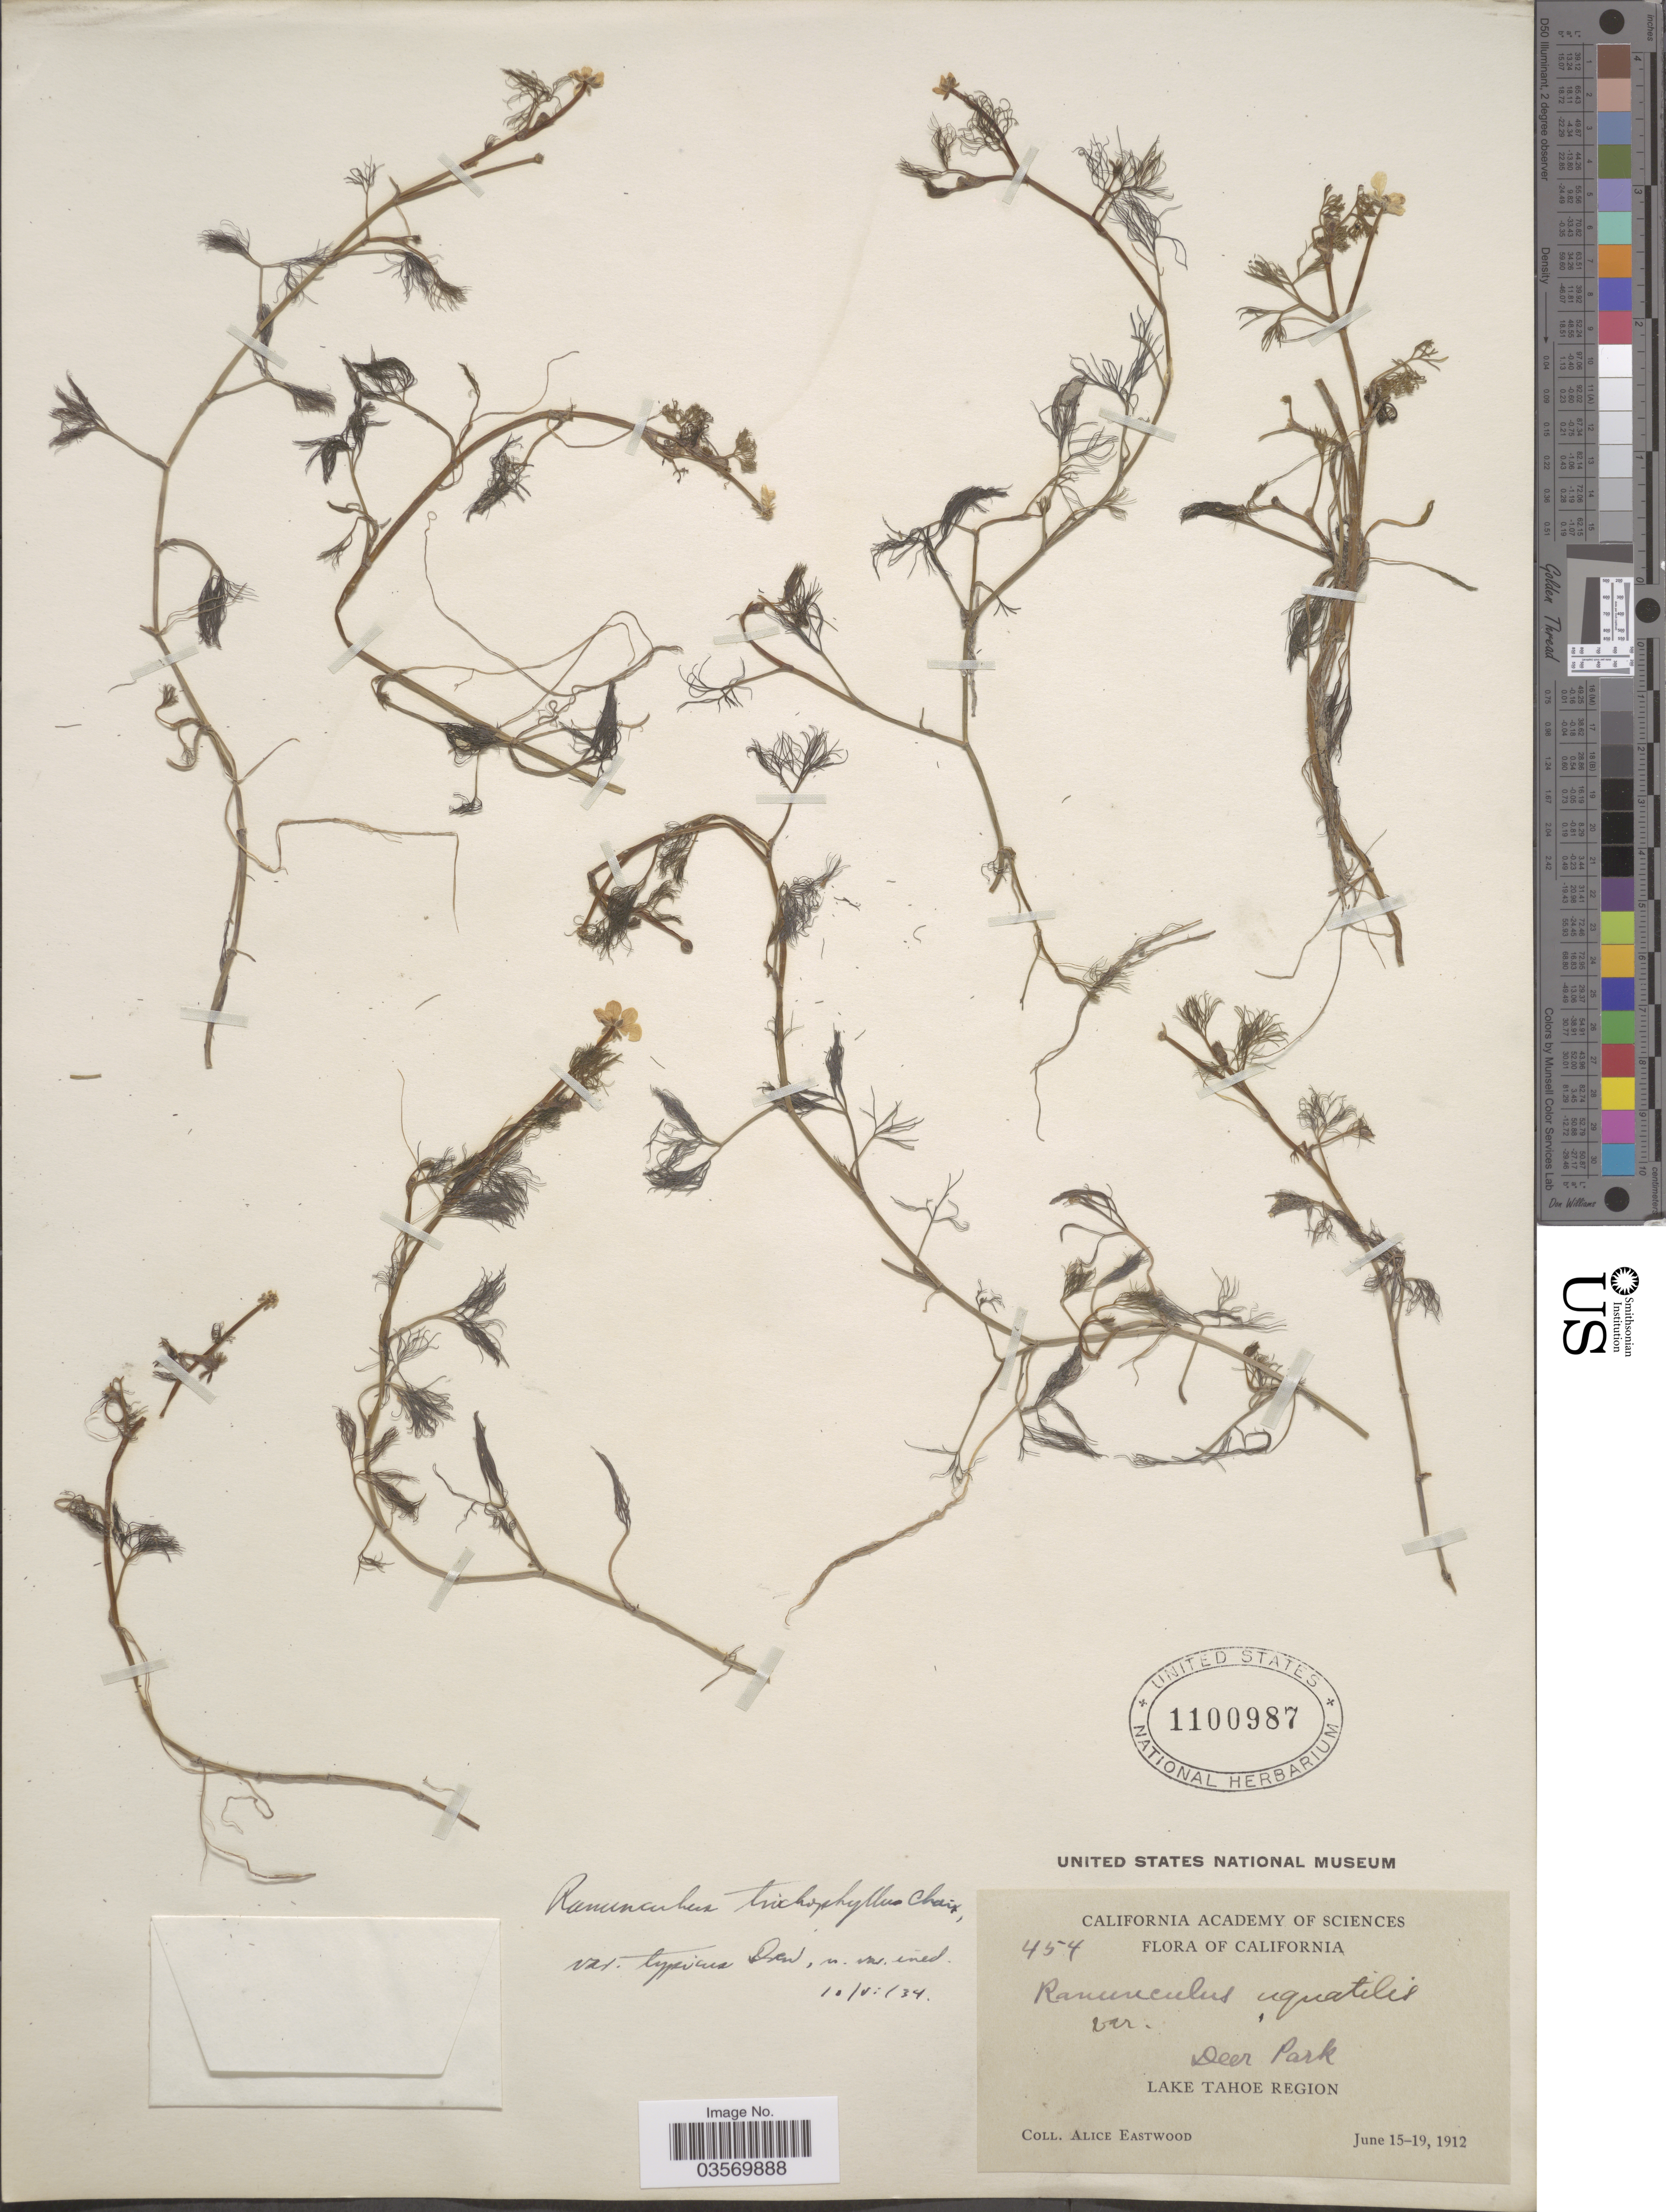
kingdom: Plantae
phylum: Tracheophyta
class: Magnoliopsida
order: Ranunculales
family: Ranunculaceae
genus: Ranunculus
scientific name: Ranunculus trichophyllus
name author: Chaix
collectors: A. Eastwood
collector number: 454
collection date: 1912-06-15/1912-06-19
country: United States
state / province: California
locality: Deer Park. Lake Tahoe Region.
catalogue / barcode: US 1100987